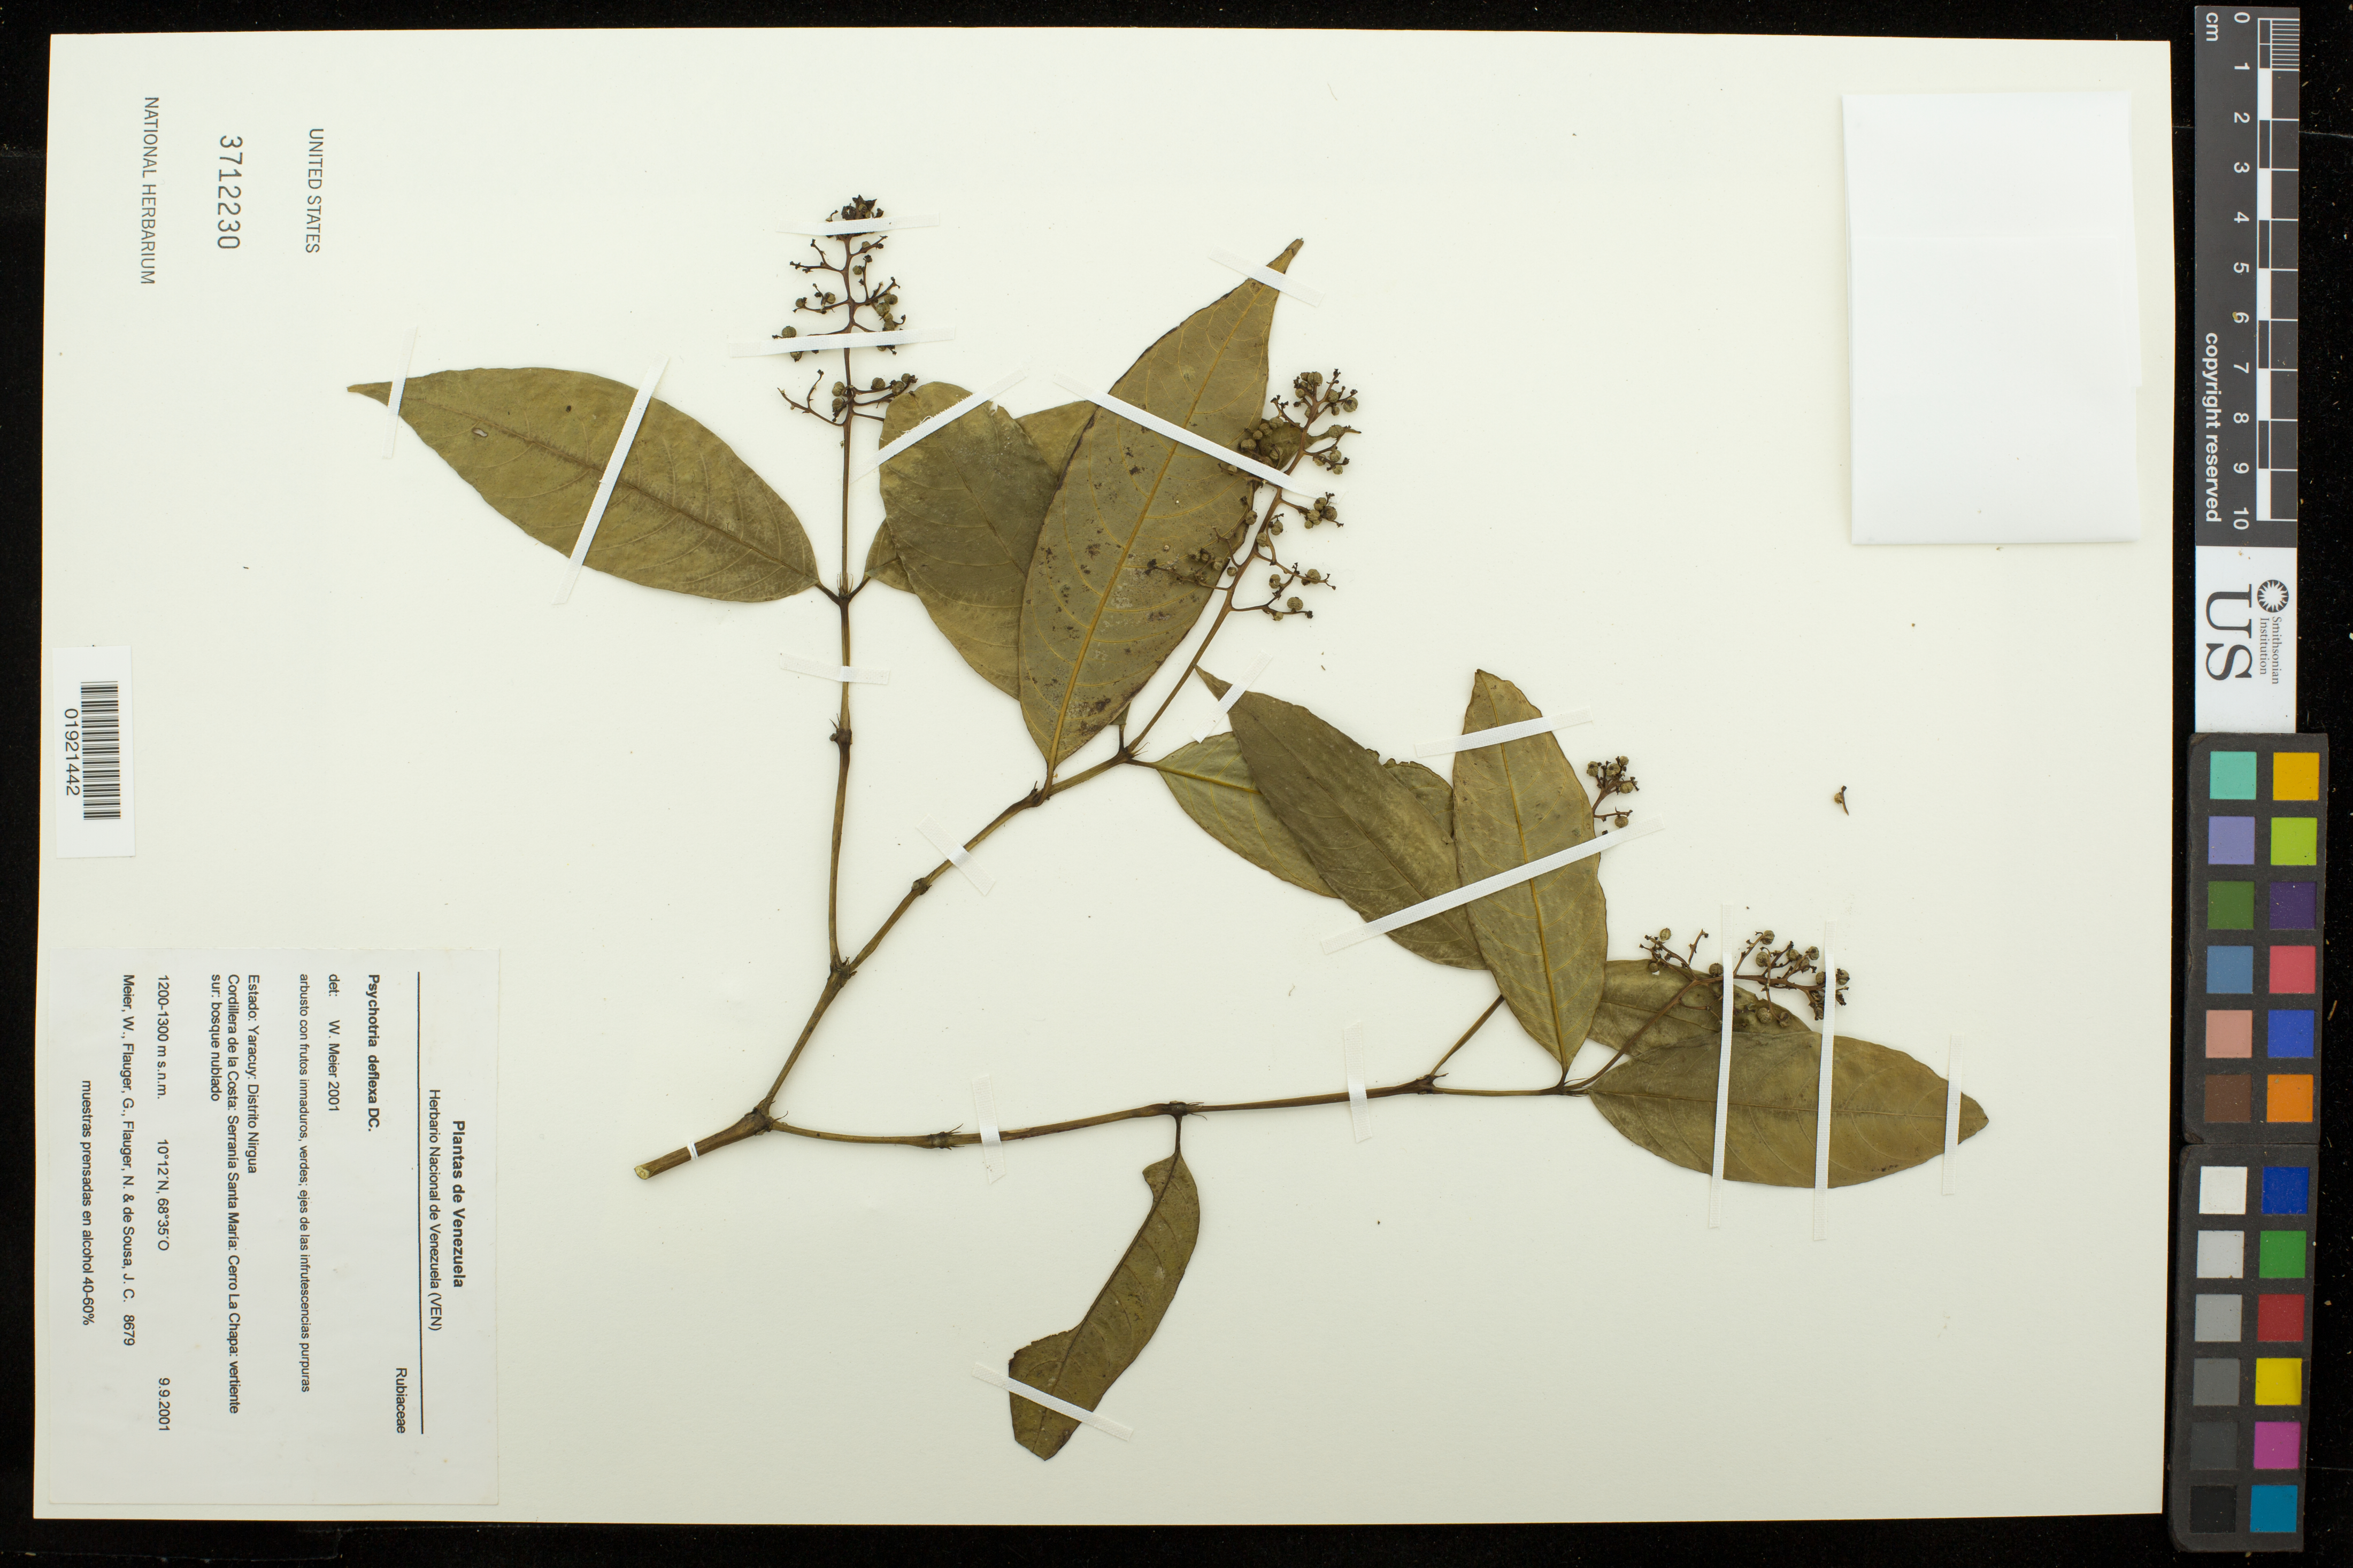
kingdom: Plantae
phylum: Tracheophyta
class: Magnoliopsida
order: Gentianales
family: Rubiaceae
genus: Psychotria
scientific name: Psychotria deflexa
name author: DC.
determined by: Meier, Winfried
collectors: W. Meier, G. Flauger, N. Flauger & J. de Sousa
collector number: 8679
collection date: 2001-09-09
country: Venezuela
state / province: Yaracuy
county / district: Nirgua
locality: Cordillera de la Costa: Serrania Santa Maria: Cerro La Chapa.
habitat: Bosque nublado.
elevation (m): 1200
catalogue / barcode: US 3712230